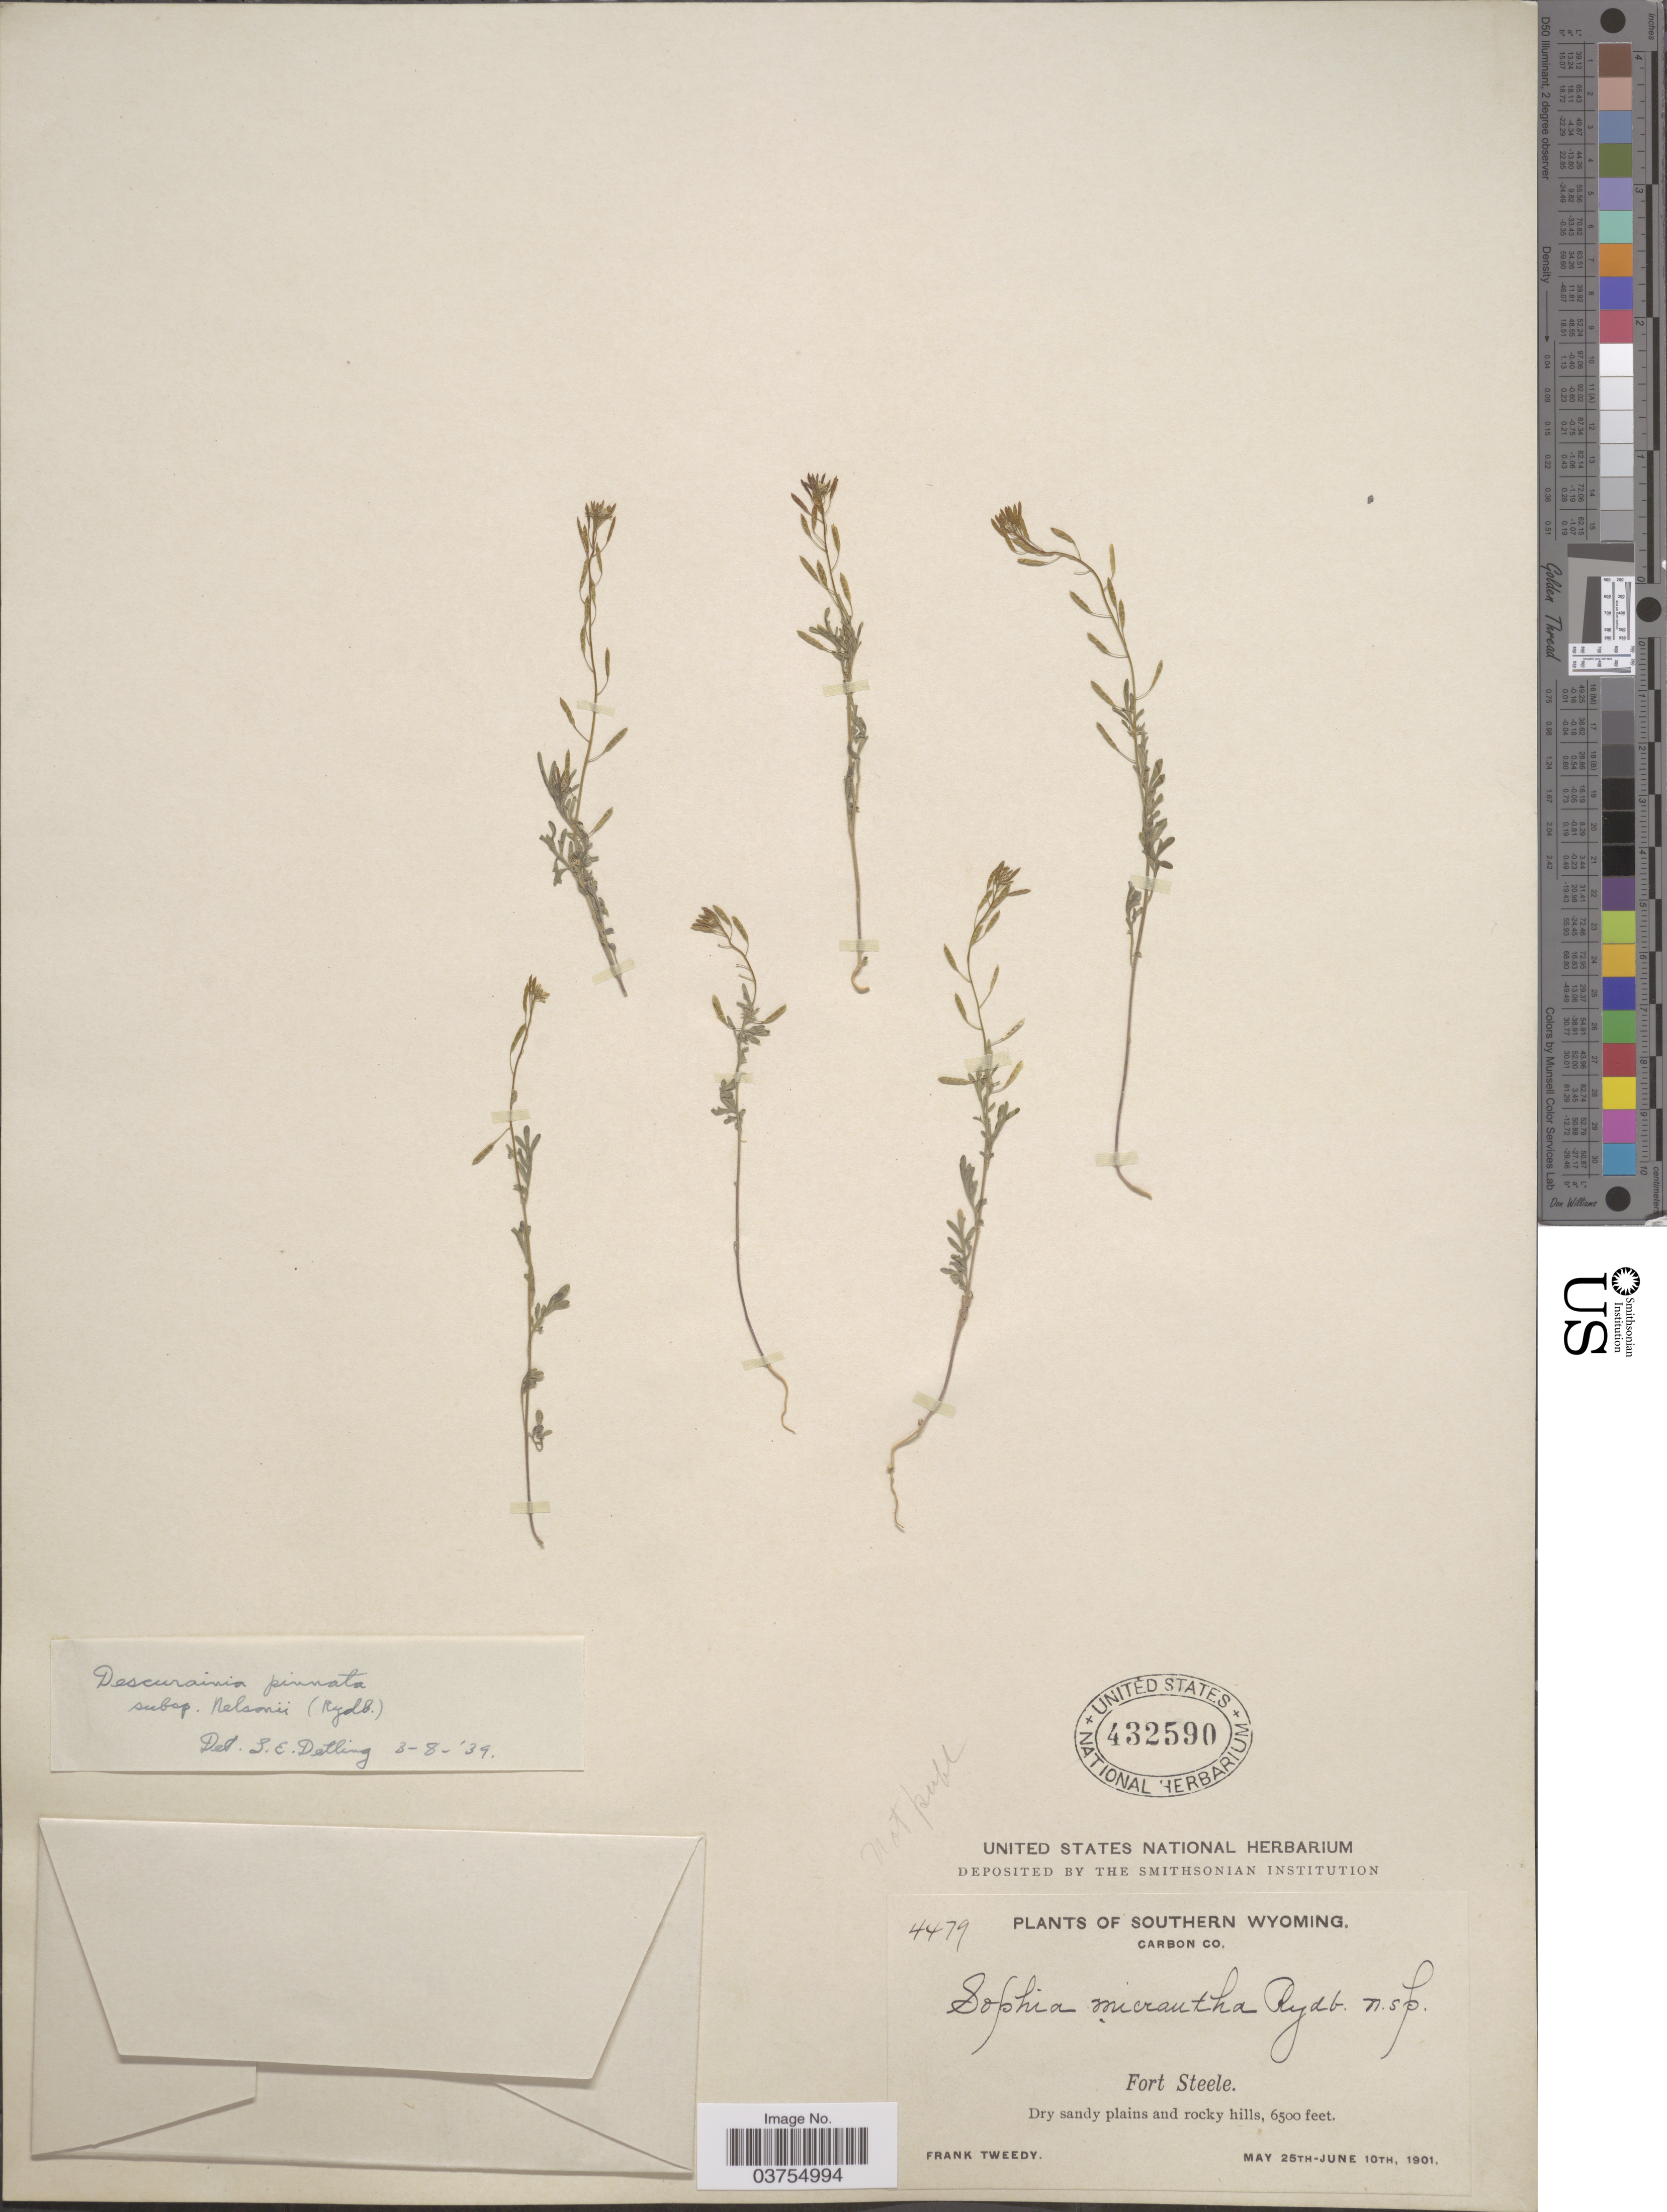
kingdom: Plantae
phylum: Tracheophyta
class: Magnoliopsida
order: Brassicales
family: Brassicaceae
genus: Descurainia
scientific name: Descurainia pinnata subsp. nelsonii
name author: (Rydb.) M. Peck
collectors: F. Tweedy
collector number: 4479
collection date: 1901-05-25/1901-06-10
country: United States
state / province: Wyoming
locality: Southern Wyoming. Carbon Co. Fort Steele.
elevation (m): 1981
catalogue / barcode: US 432590